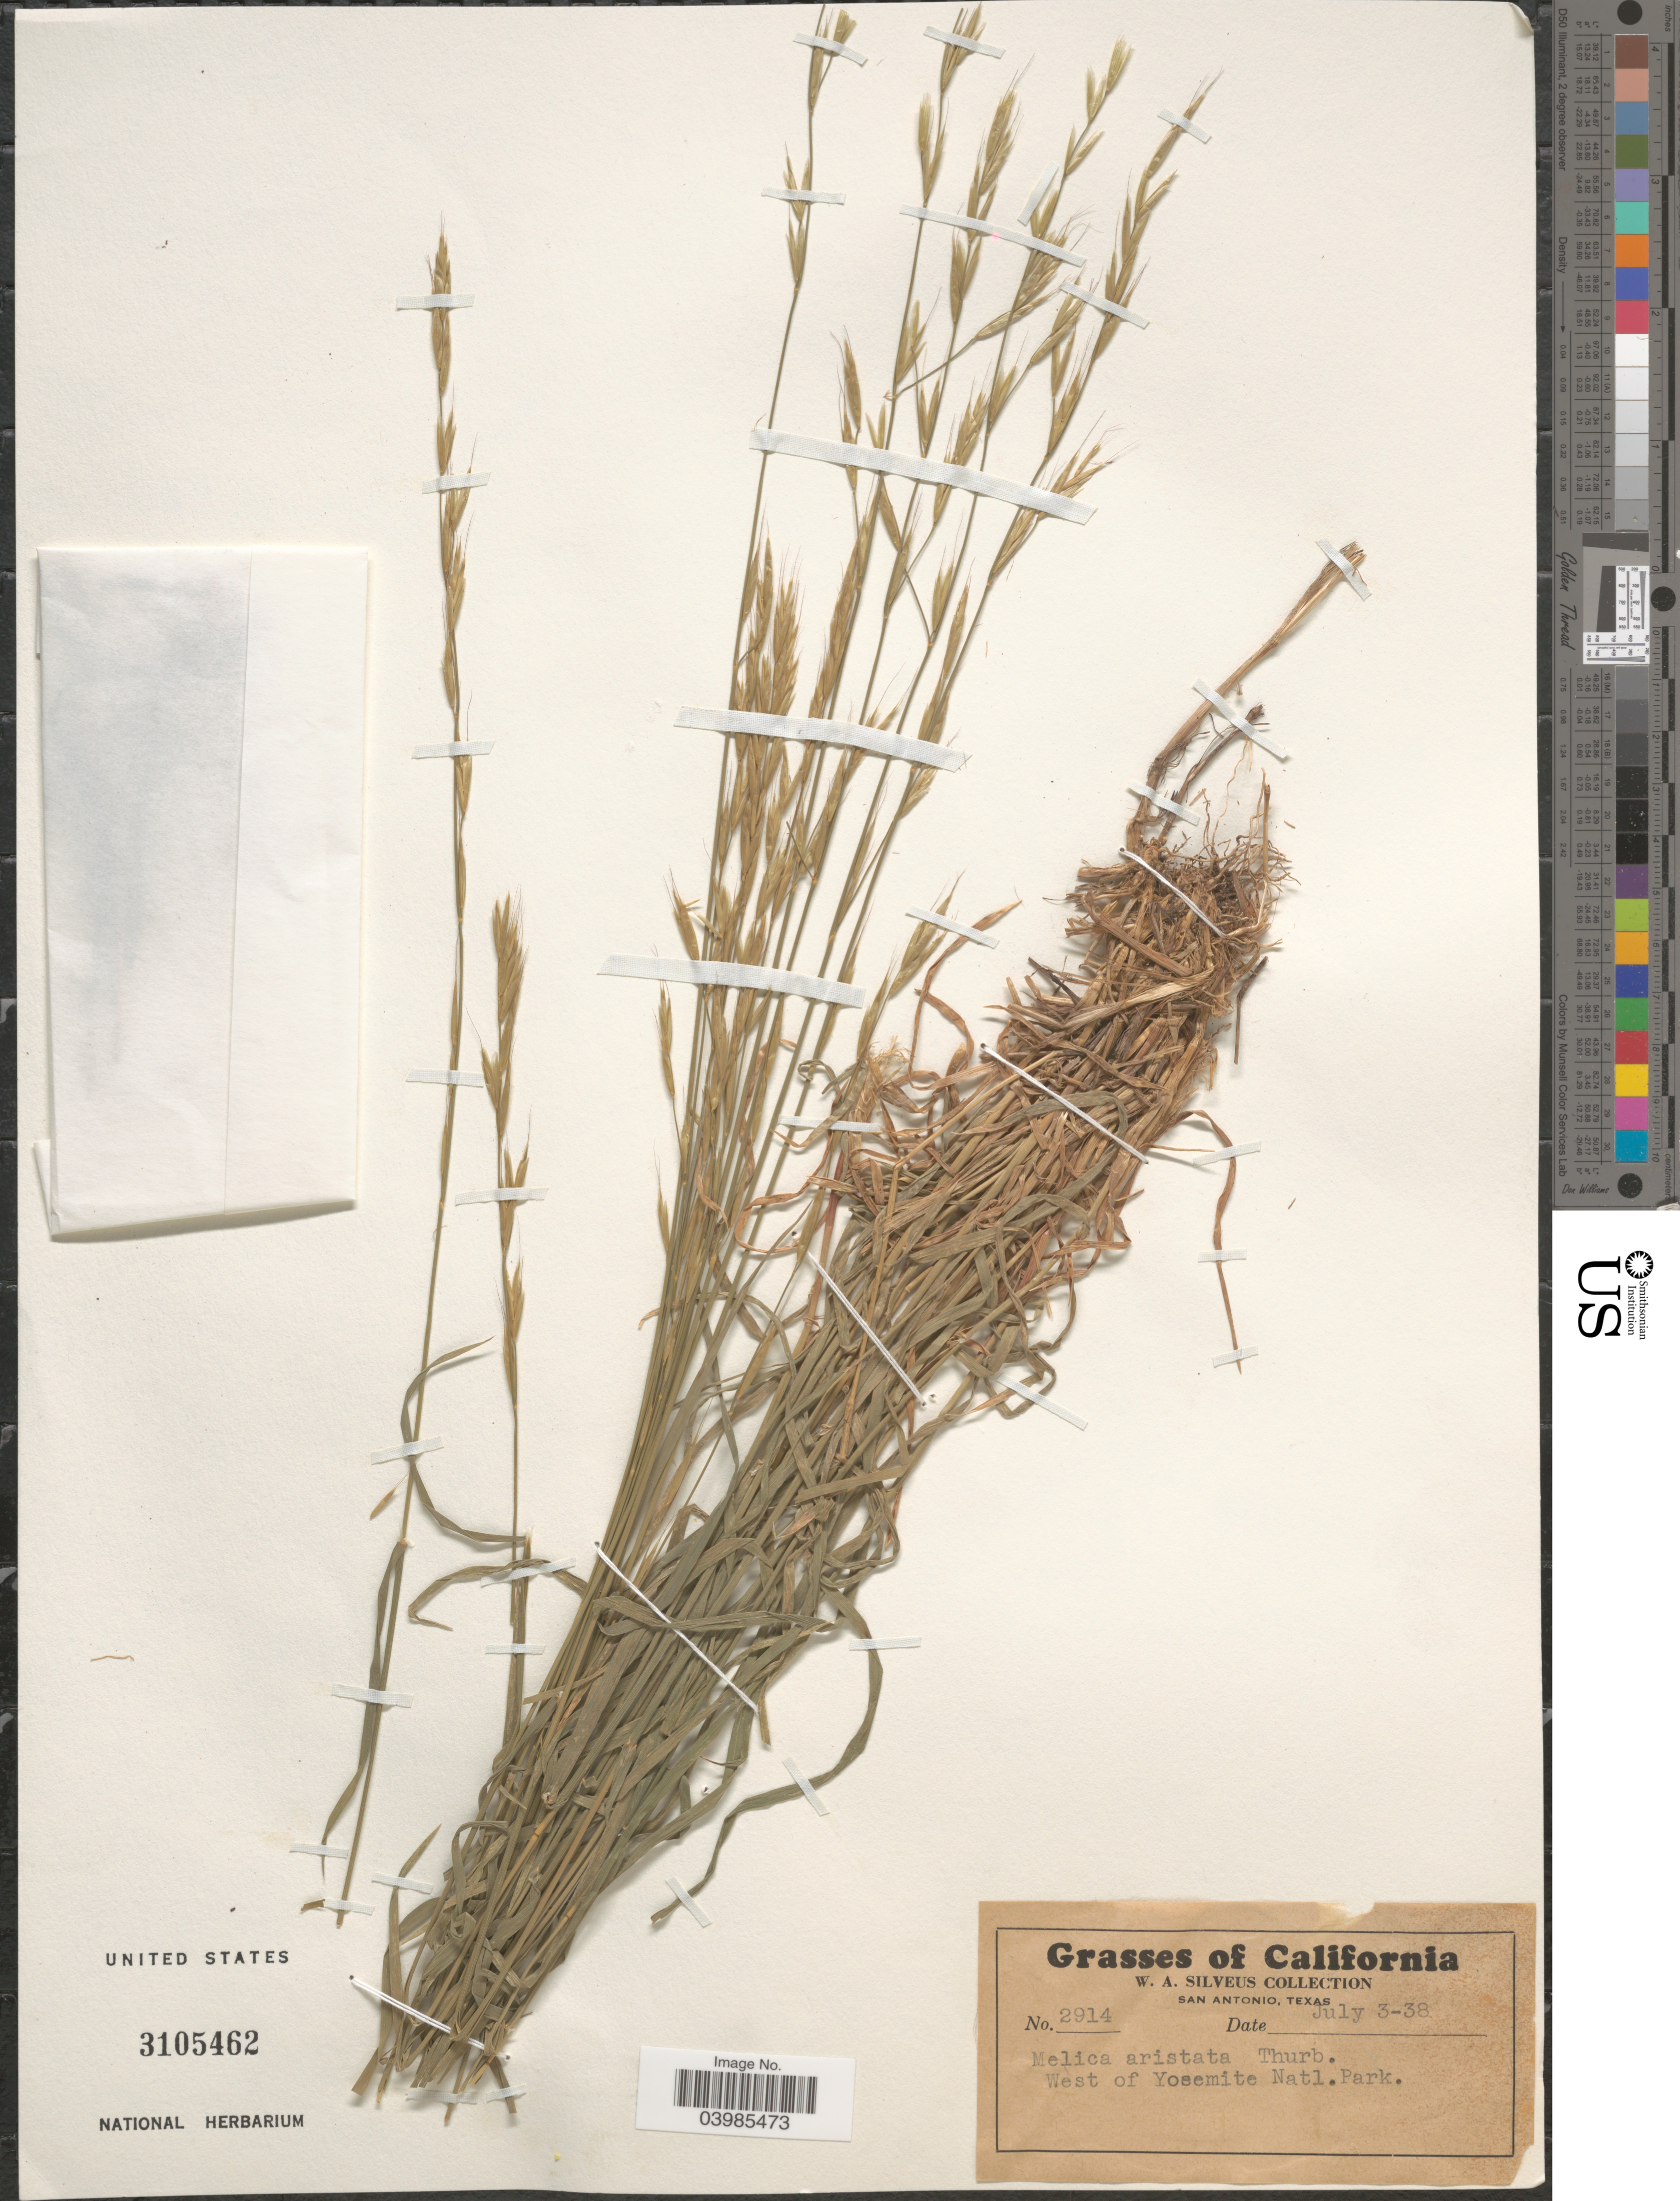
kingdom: Plantae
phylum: Tracheophyta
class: Liliopsida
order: Poales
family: Poaceae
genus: Melica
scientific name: Melica aristata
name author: Thurb. ex Bol.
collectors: W. Silveus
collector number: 2914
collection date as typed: Transcribed d/m/y: 3/7/38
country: United States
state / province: California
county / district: Mariposa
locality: West of Yosemite Natl. Park.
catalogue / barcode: US 3105462